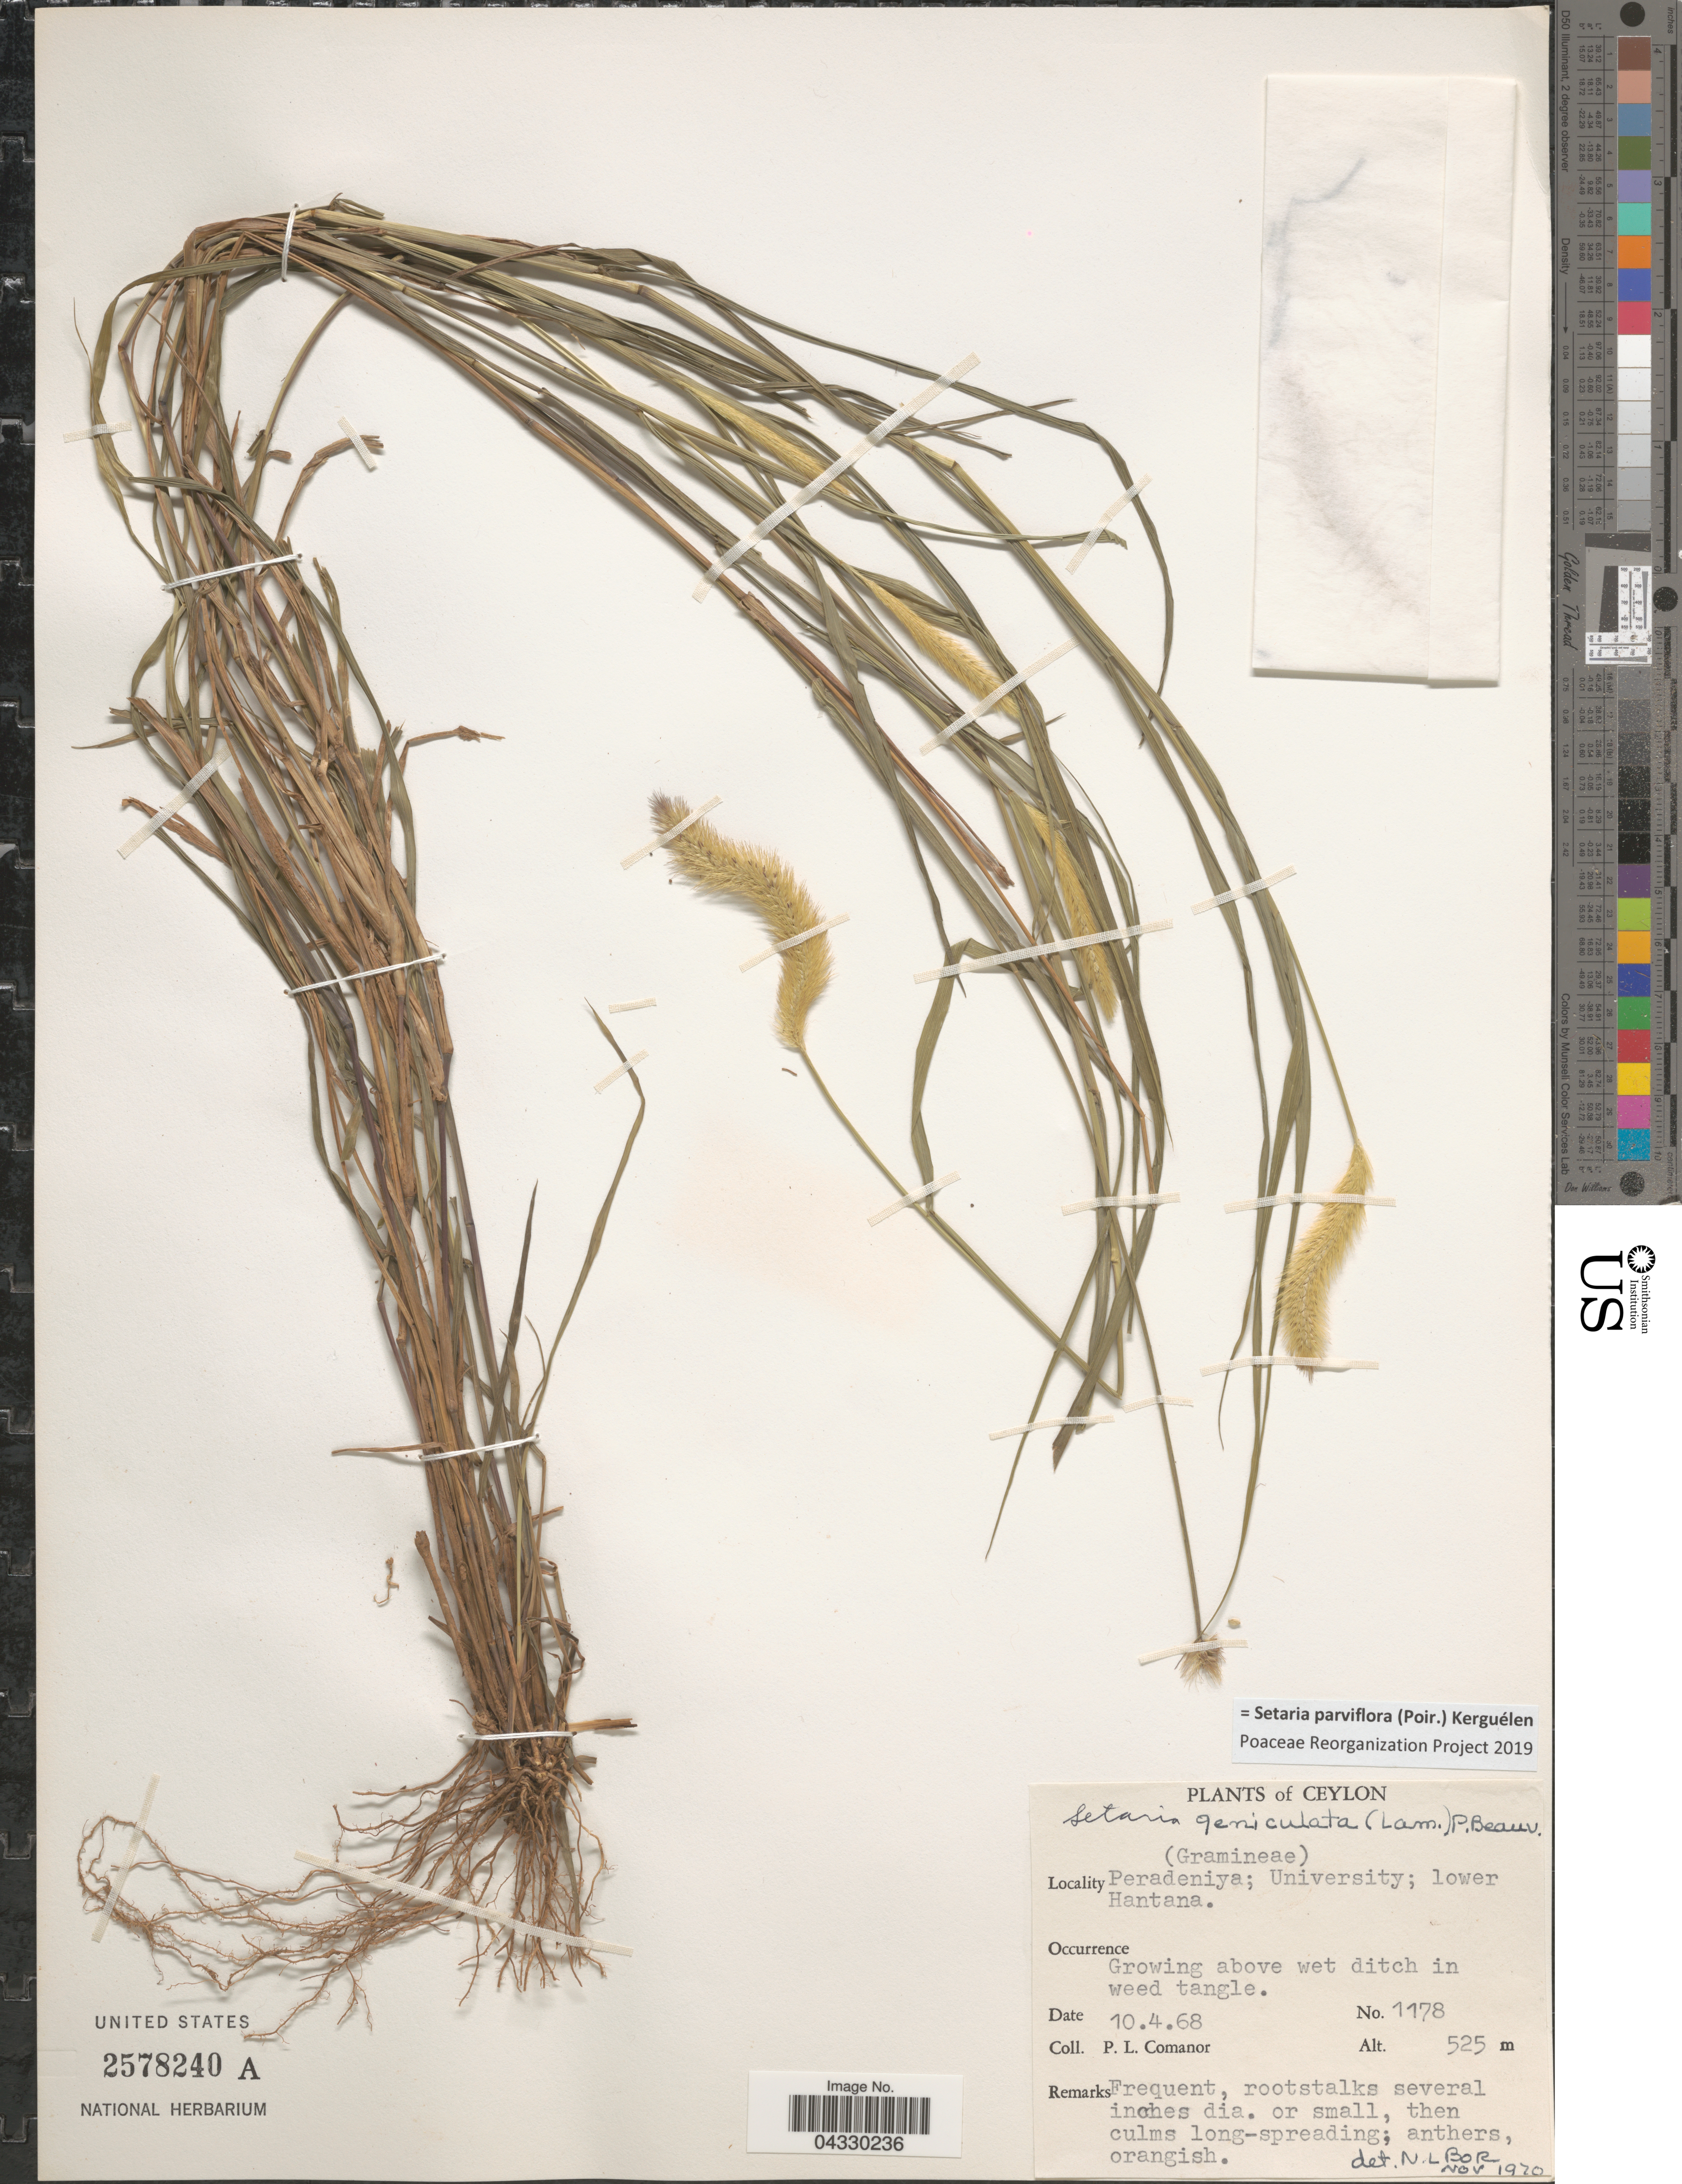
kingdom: Plantae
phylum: Tracheophyta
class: Liliopsida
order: Poales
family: Poaceae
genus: Setaria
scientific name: Setaria parviflora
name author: (Poir.) Kerguélen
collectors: P. Comanor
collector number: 1178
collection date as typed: Transcribed d/m/y: 10/4/68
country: Sri Lanka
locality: Ceylon. Peradeniya; University; lower Hantana. Growing above wet ditch in weed tangle.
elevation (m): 525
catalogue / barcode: US 2578240A